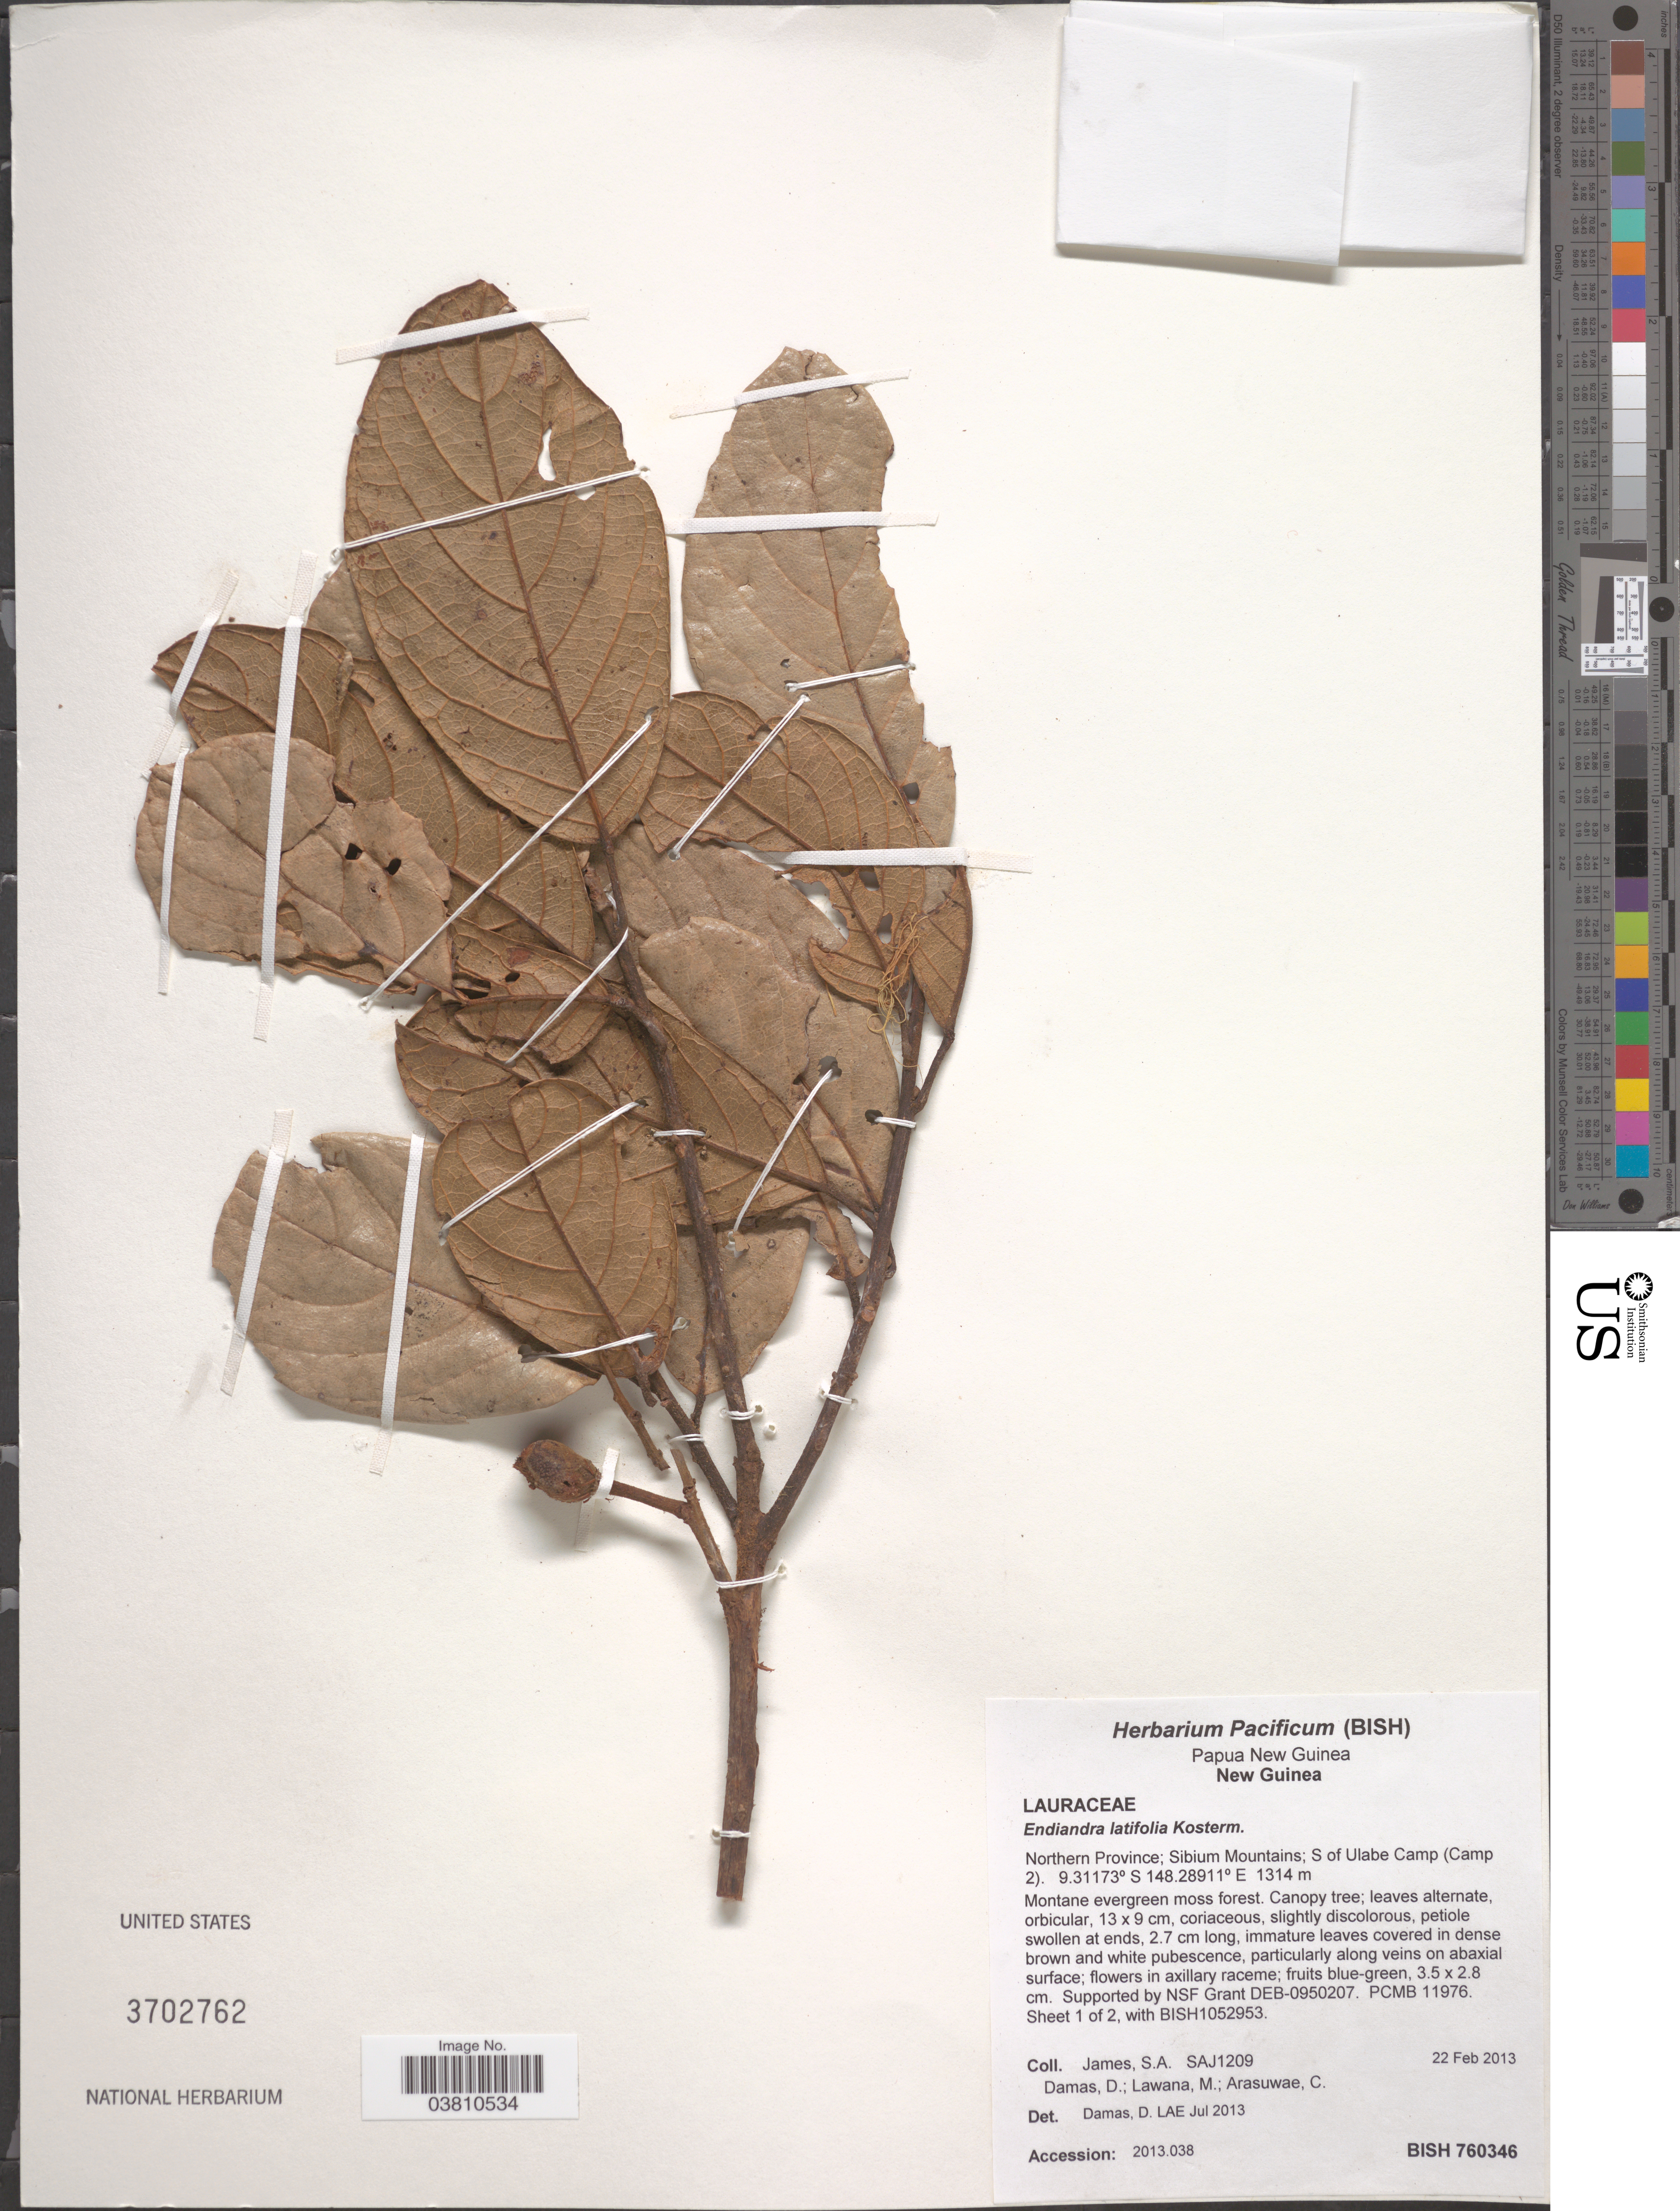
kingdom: Plantae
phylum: Tracheophyta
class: Magnoliopsida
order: Laurales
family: Lauraceae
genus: Endiandra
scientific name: Endiandra latifolia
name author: Kosterm.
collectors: S. James, D. Damas, M. Lawana & C. Arasuwae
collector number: SAJ1209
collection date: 2013-02-22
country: Papua New Guinea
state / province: Northern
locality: New Guinea. Sibium Mountains; S of Ulabe Camp (Camp 2).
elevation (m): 1314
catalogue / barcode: US 3702762